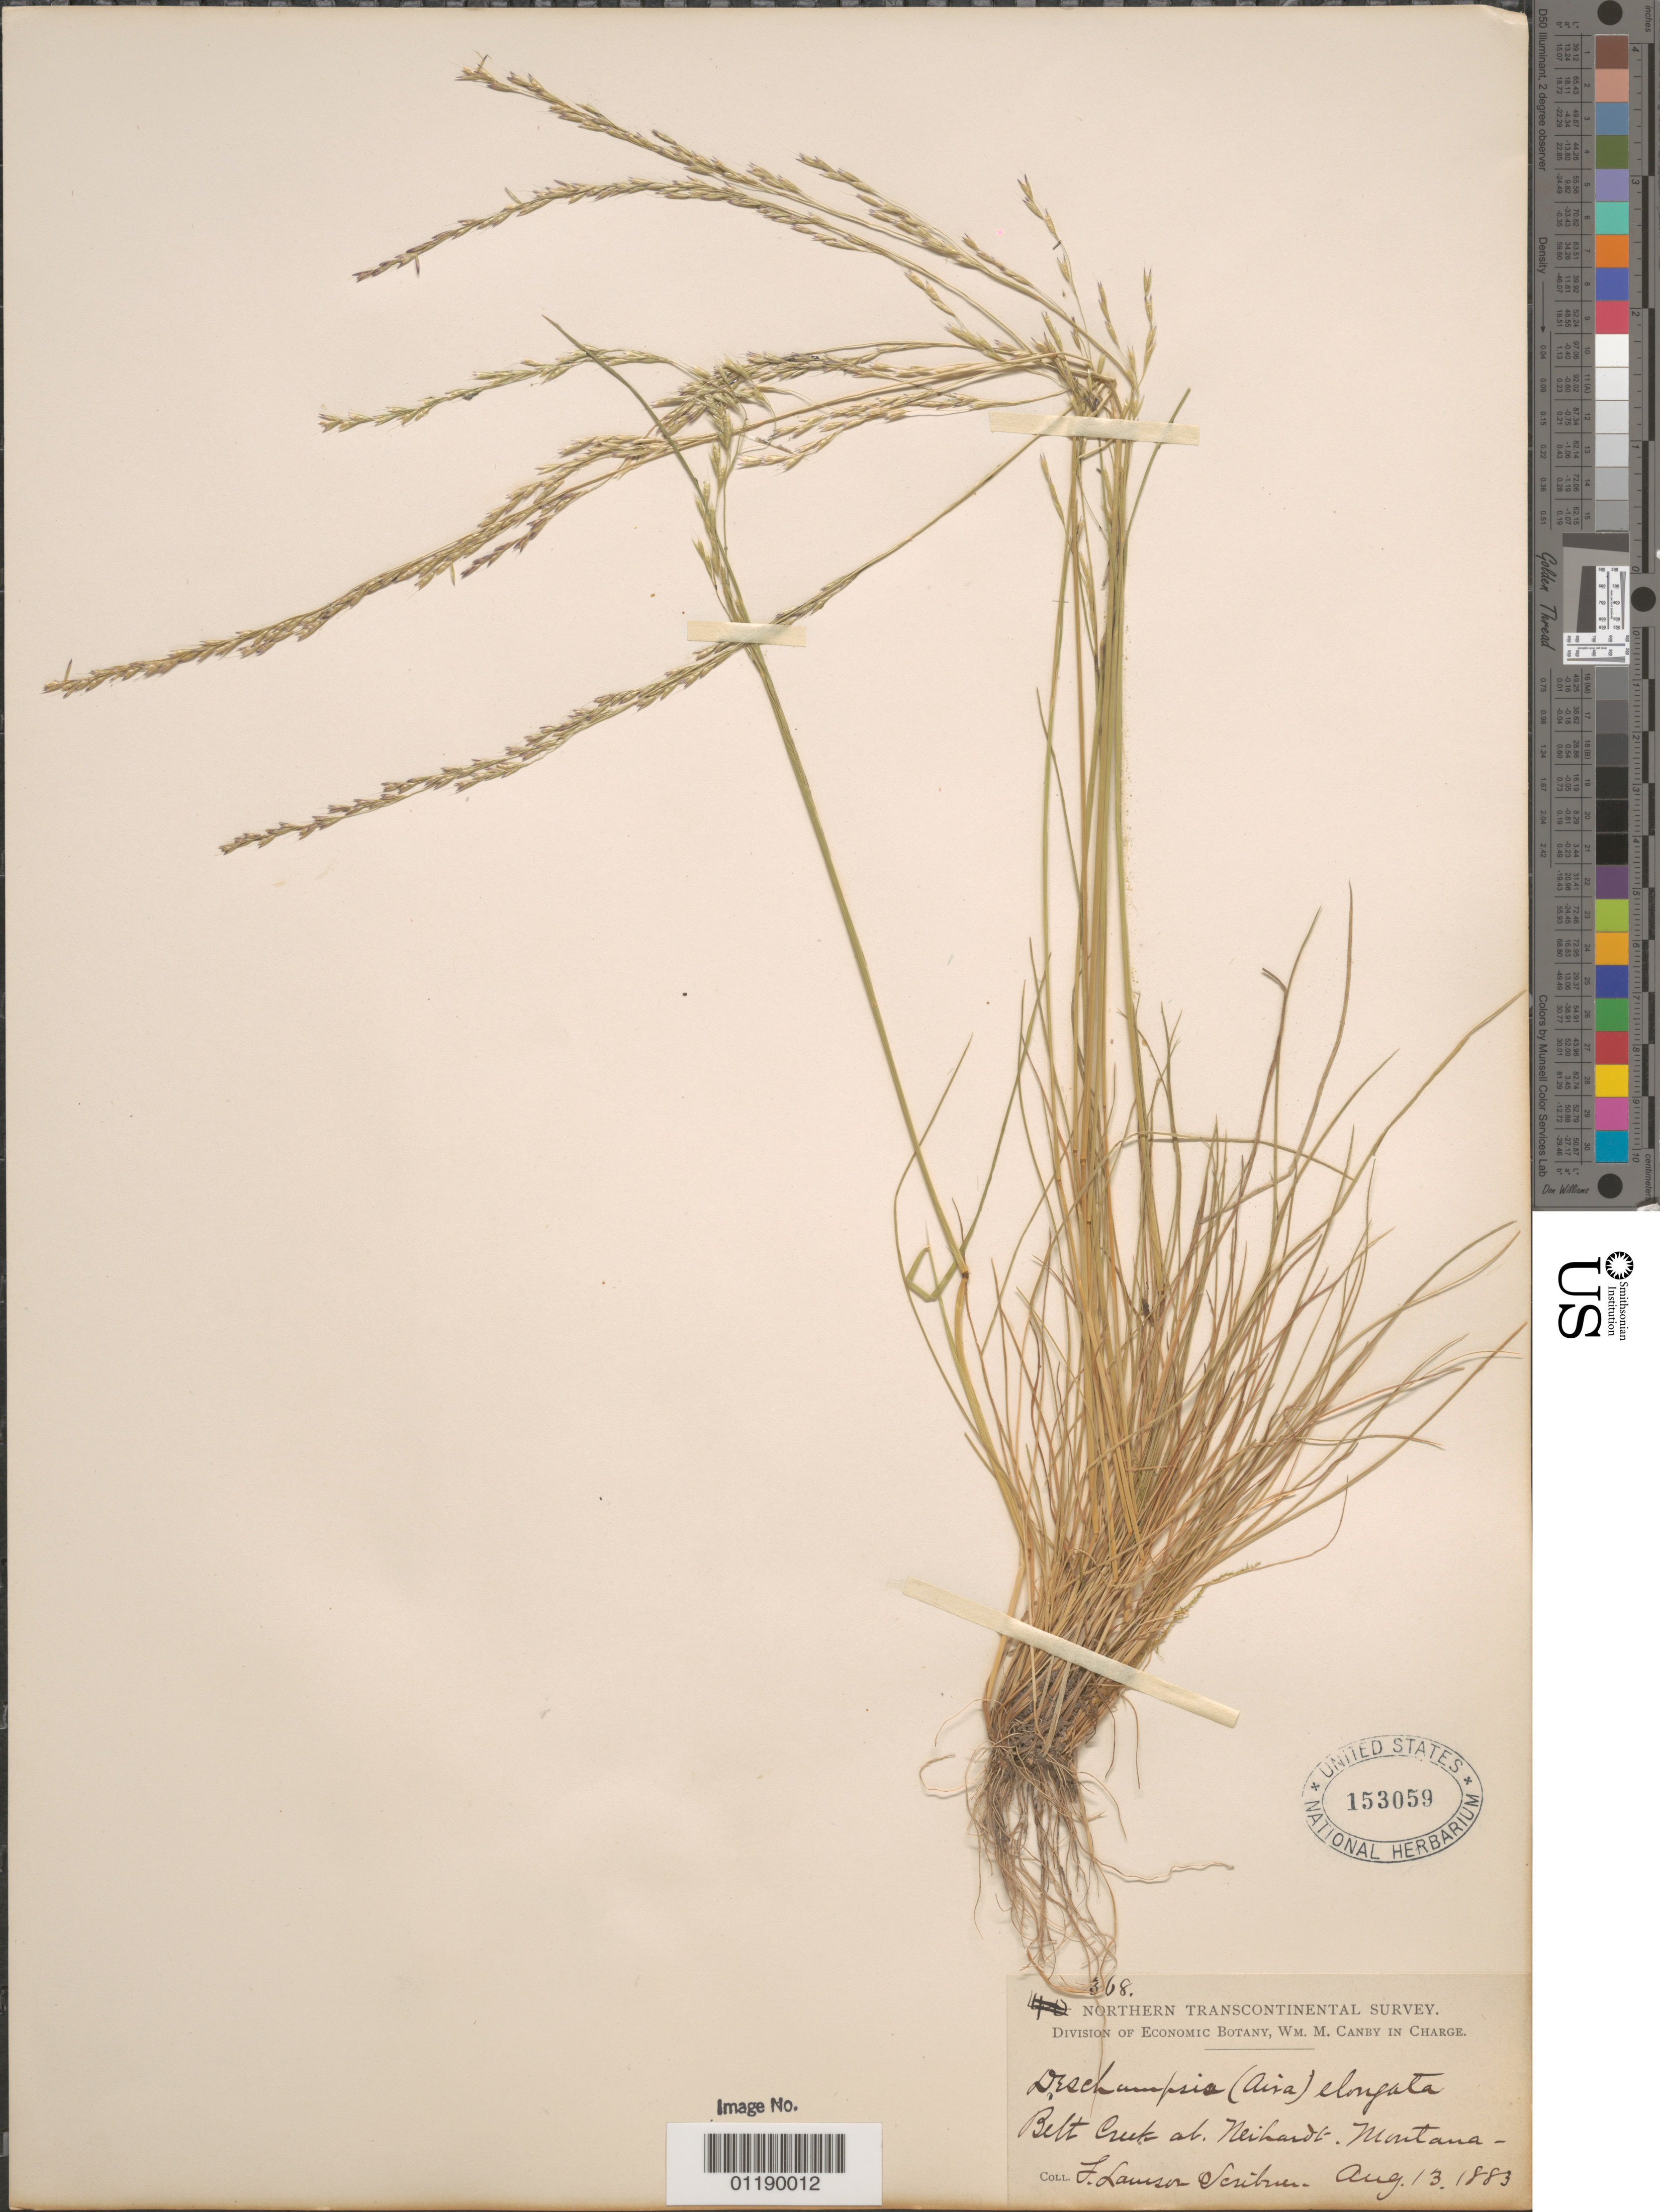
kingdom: Plantae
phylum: Tracheophyta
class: Liliopsida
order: Poales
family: Poaceae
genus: Deschampsia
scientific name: Deschampsia elongata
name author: (Hook.) Munro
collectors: F. L. Scribner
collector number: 368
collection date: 1883-08-13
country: United States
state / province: Montana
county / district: Cascade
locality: Belt Creek.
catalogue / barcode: US 153059